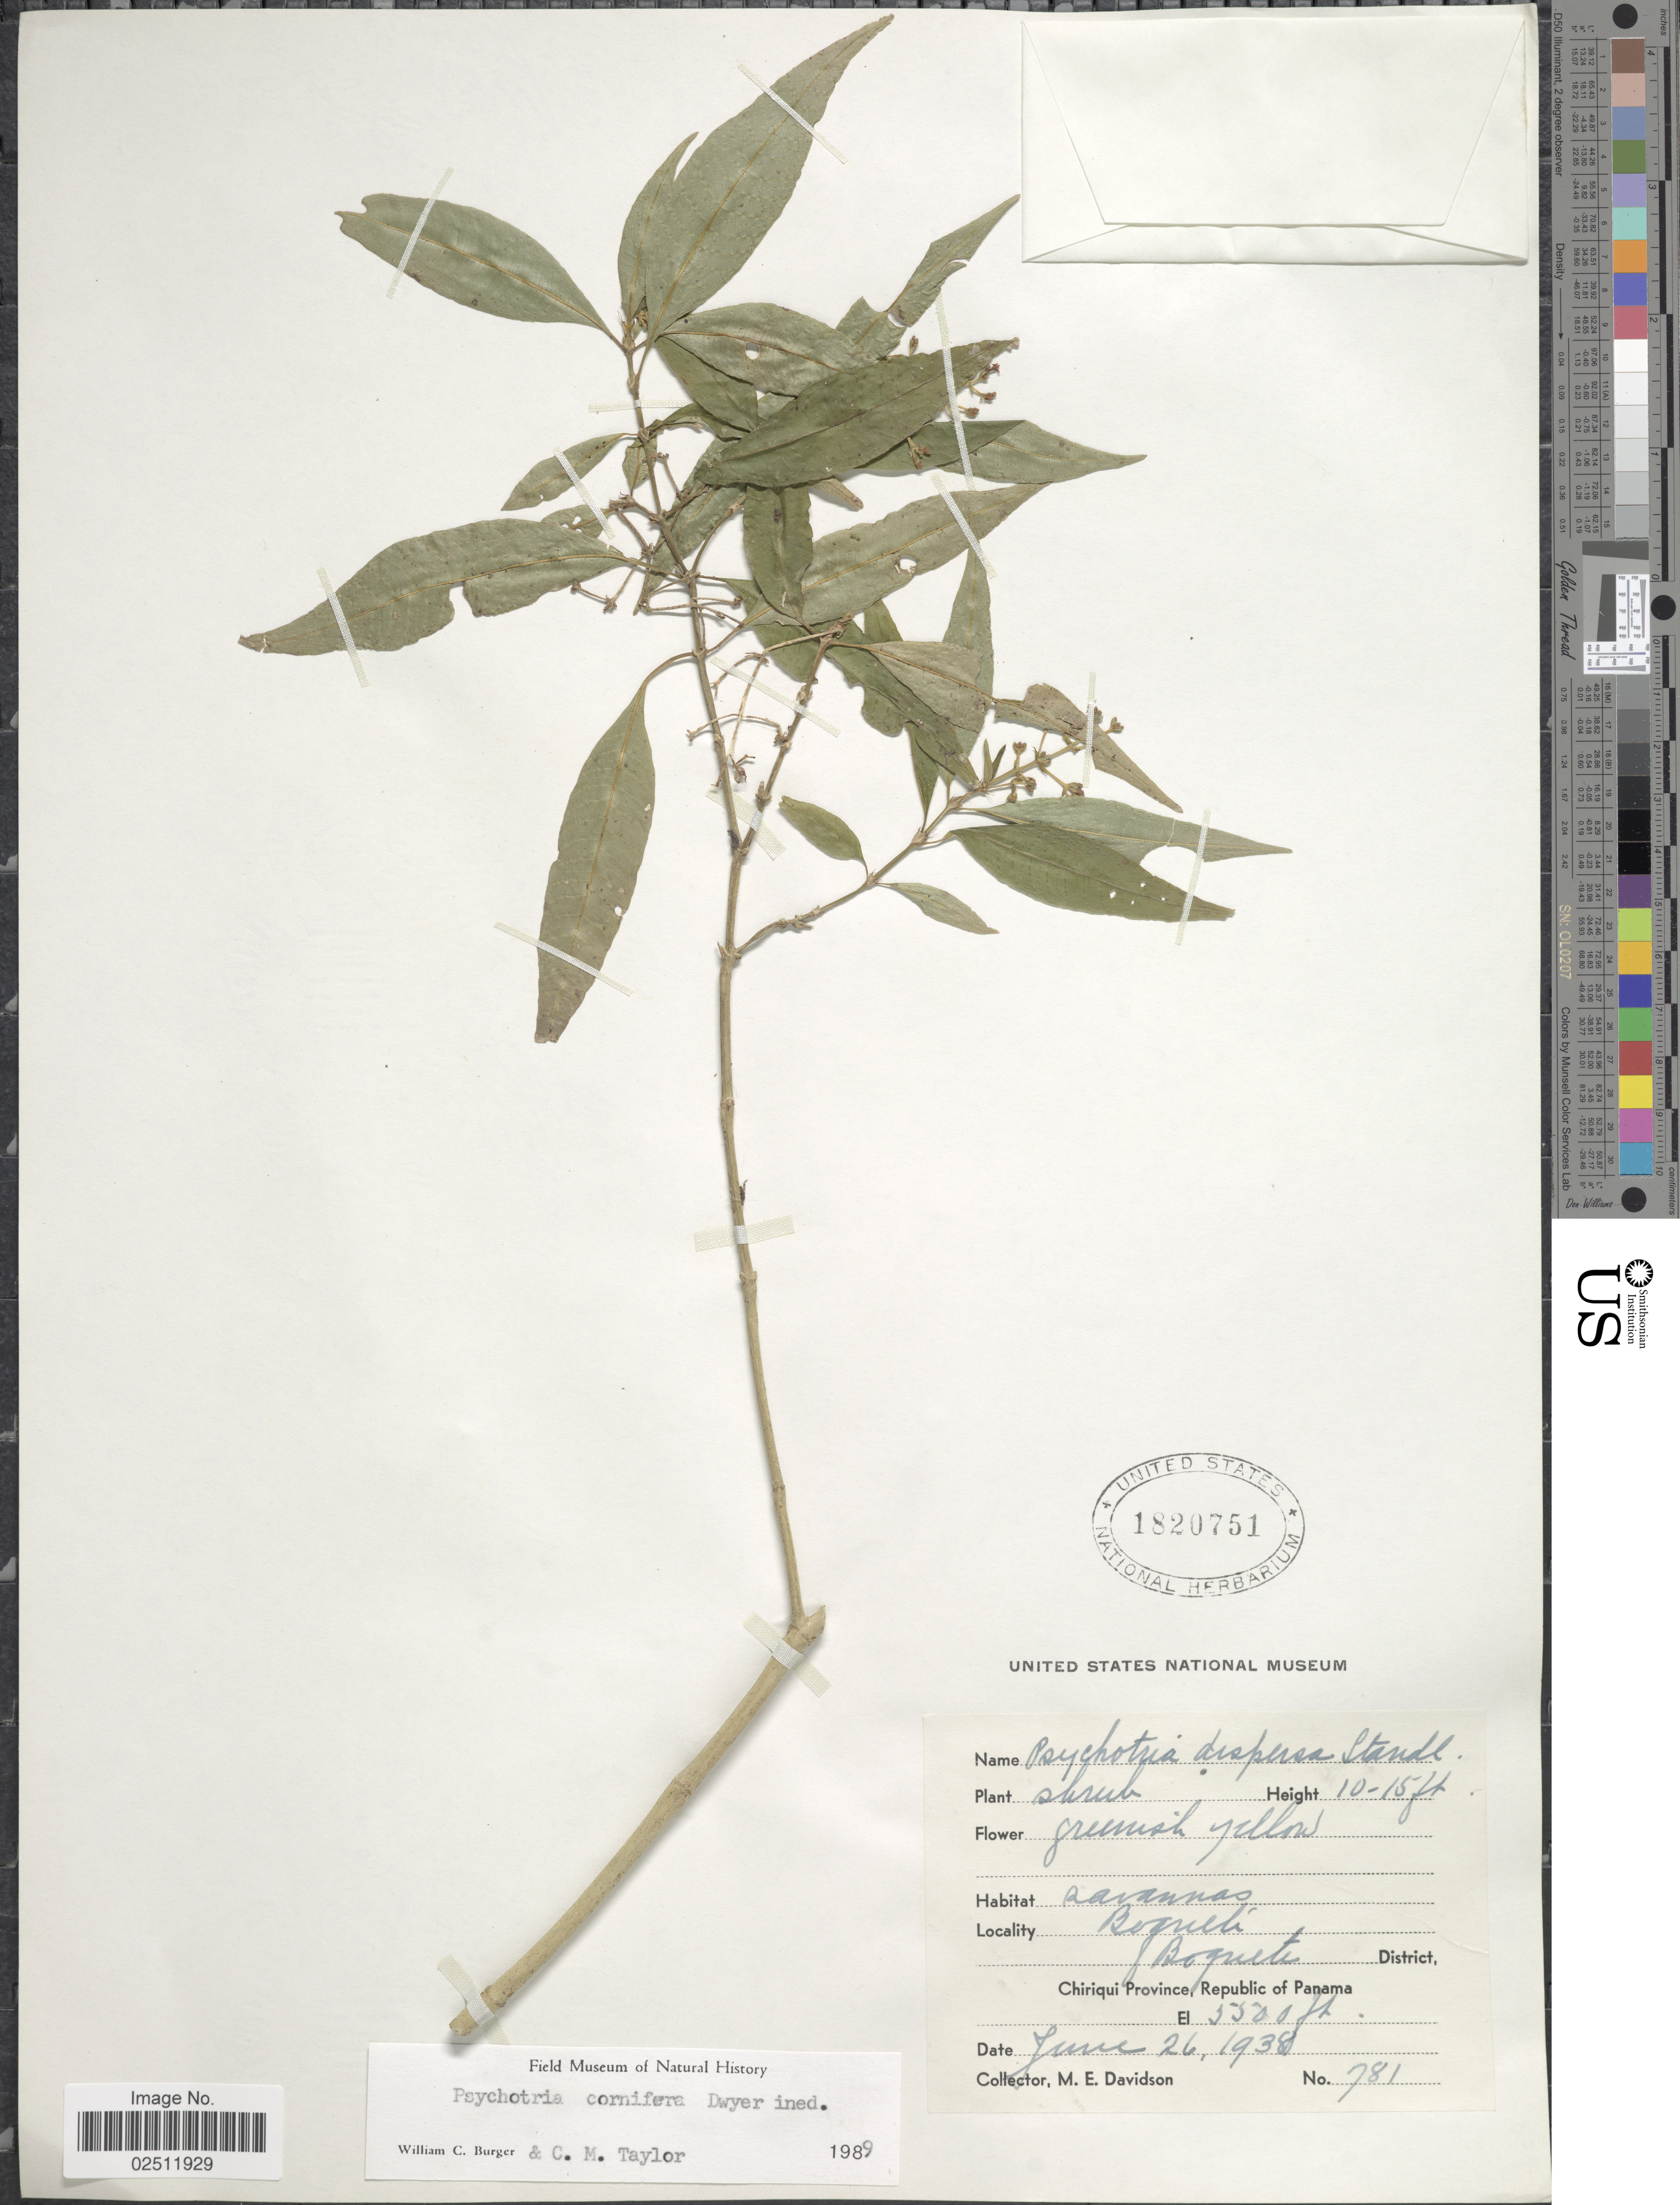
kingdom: Plantae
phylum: Tracheophyta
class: Magnoliopsida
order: Gentianales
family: Rubiaceae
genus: Psychotria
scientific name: Psychotria cornifera Dwyer sp. nov. ined.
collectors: M. E. Davidson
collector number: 781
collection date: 1938-06-26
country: Panama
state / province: Chiriqui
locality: Boquete. Boquete District. Republica of Panama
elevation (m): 1676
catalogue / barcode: US 1820751